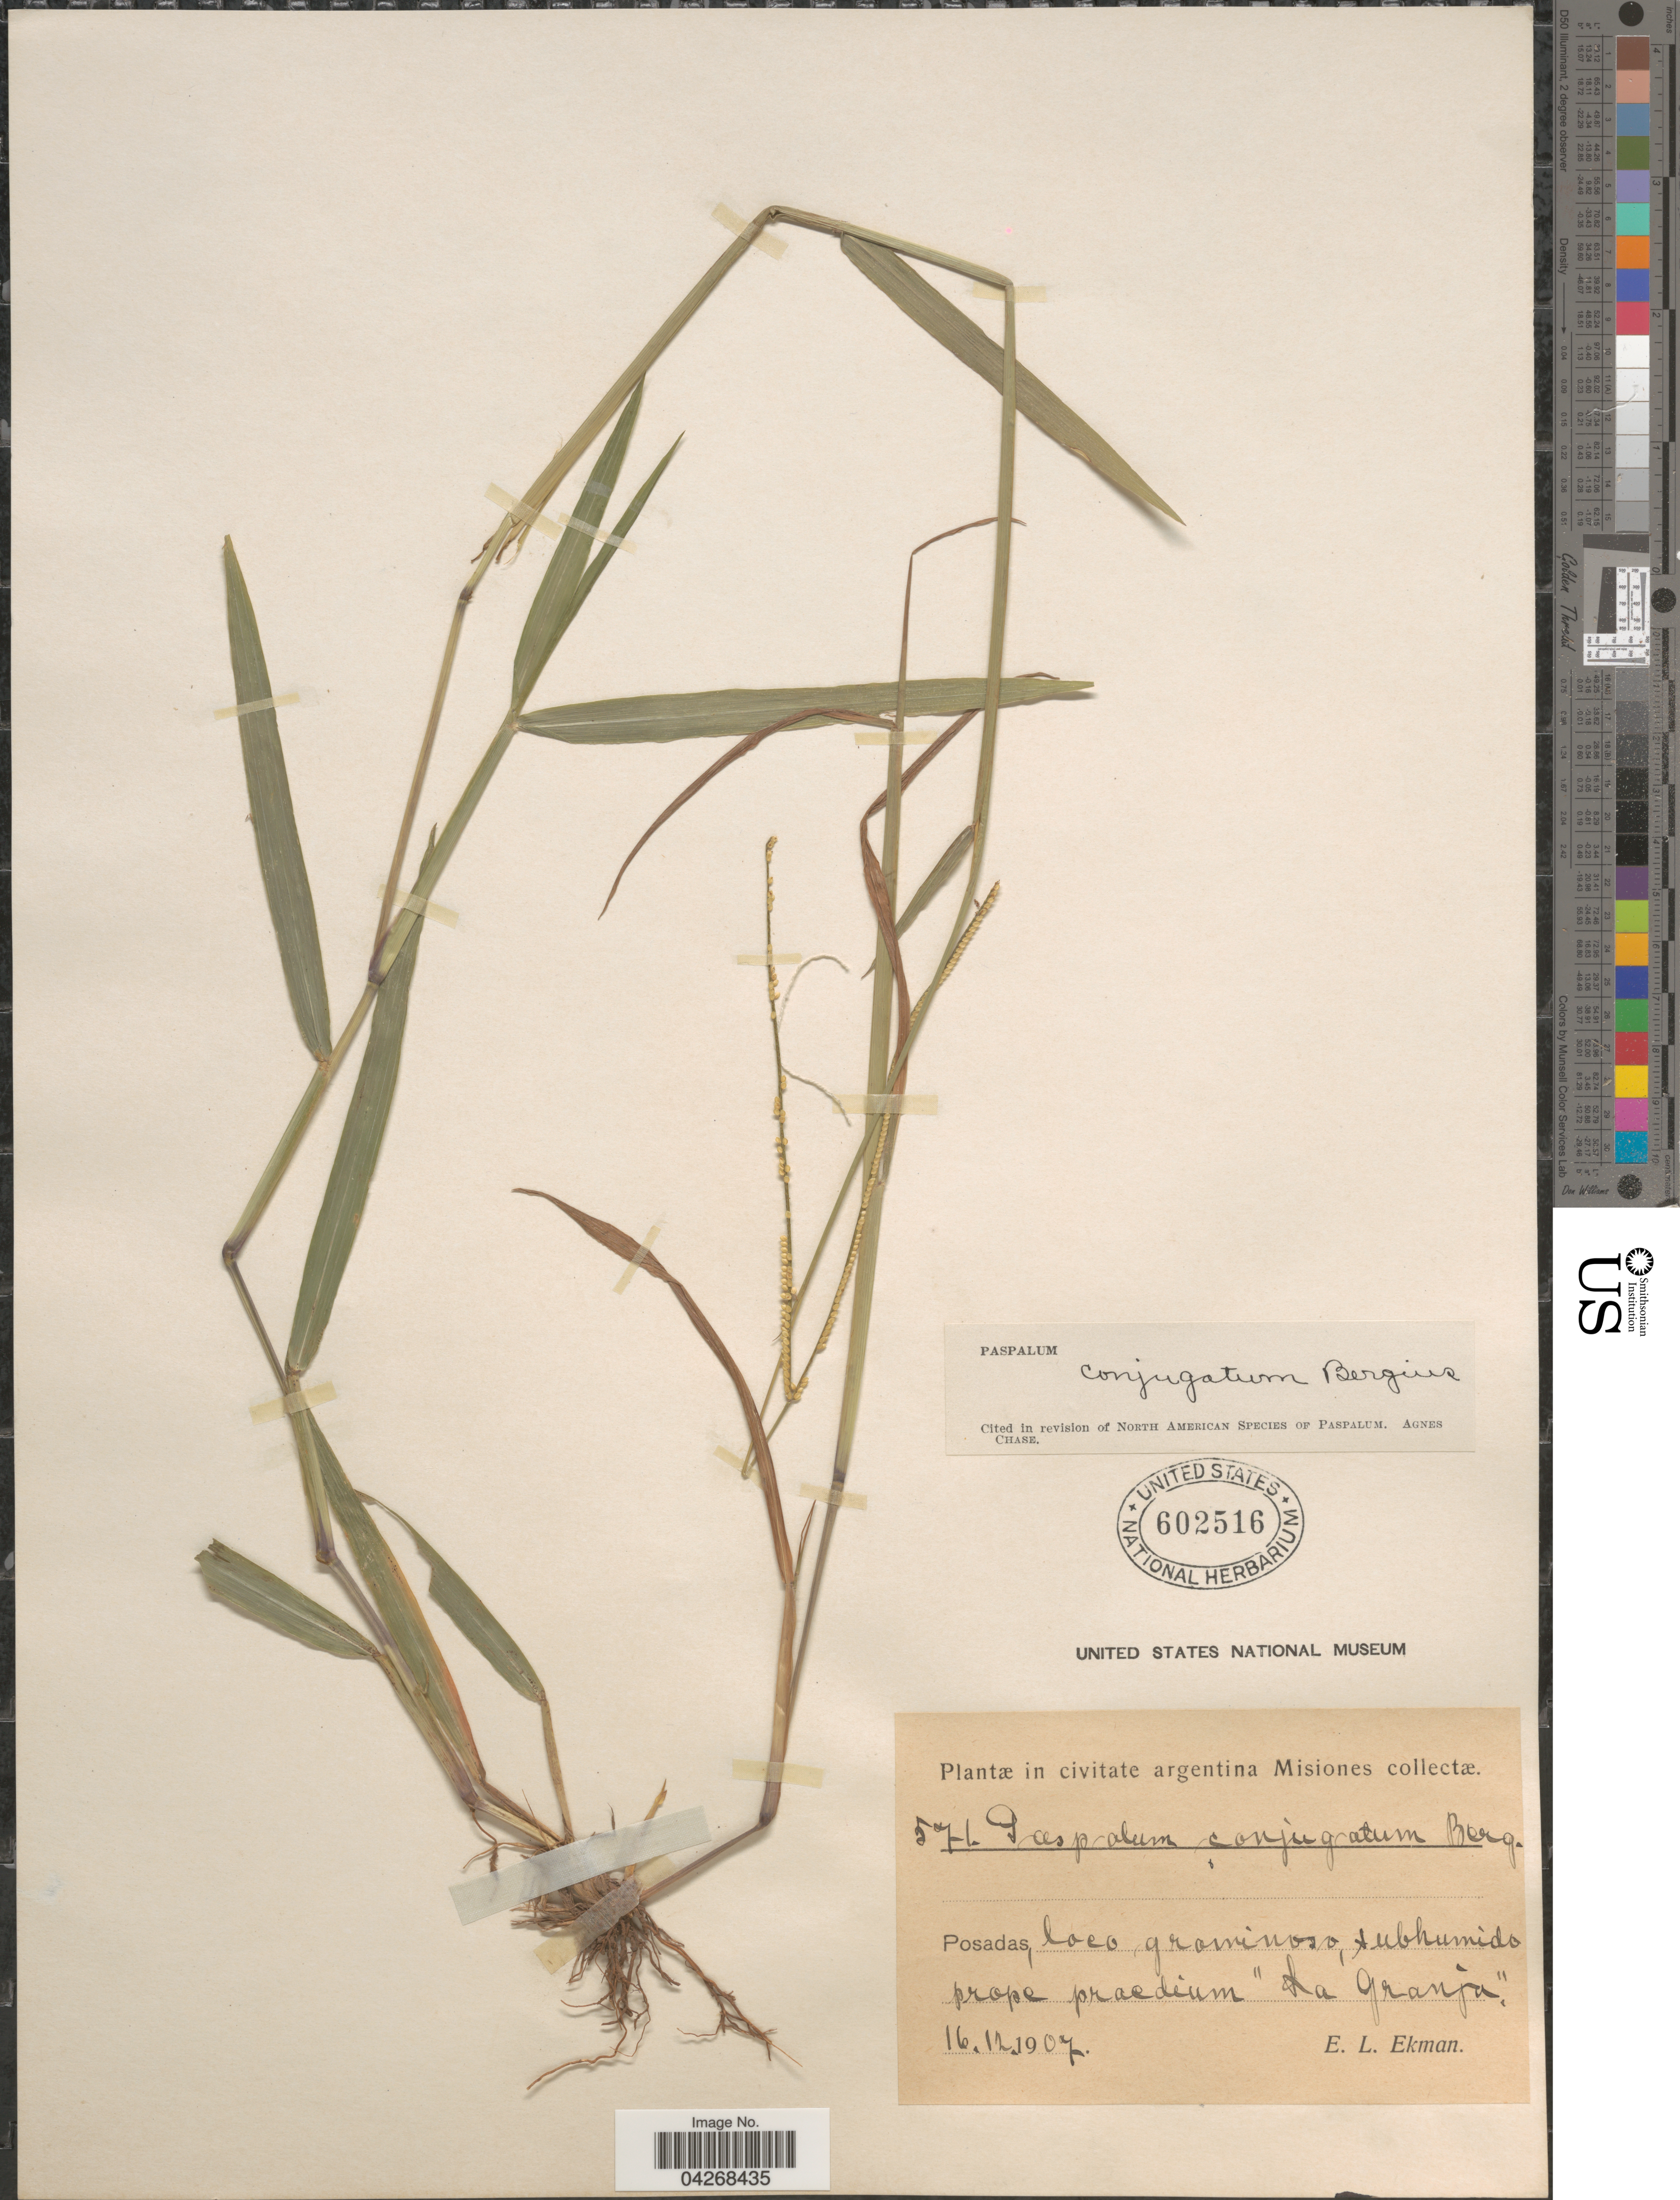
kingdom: Plantae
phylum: Tracheophyta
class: Liliopsida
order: Poales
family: Poaceae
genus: Paspalum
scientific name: Paspalum conjugatum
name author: P.J. Bergius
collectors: E. L. Ekman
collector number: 576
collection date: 1907-12-16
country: Argentina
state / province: Misiones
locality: Posadas, loco graminosos, subhumido prope praedium "La Granja".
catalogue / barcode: US 602516